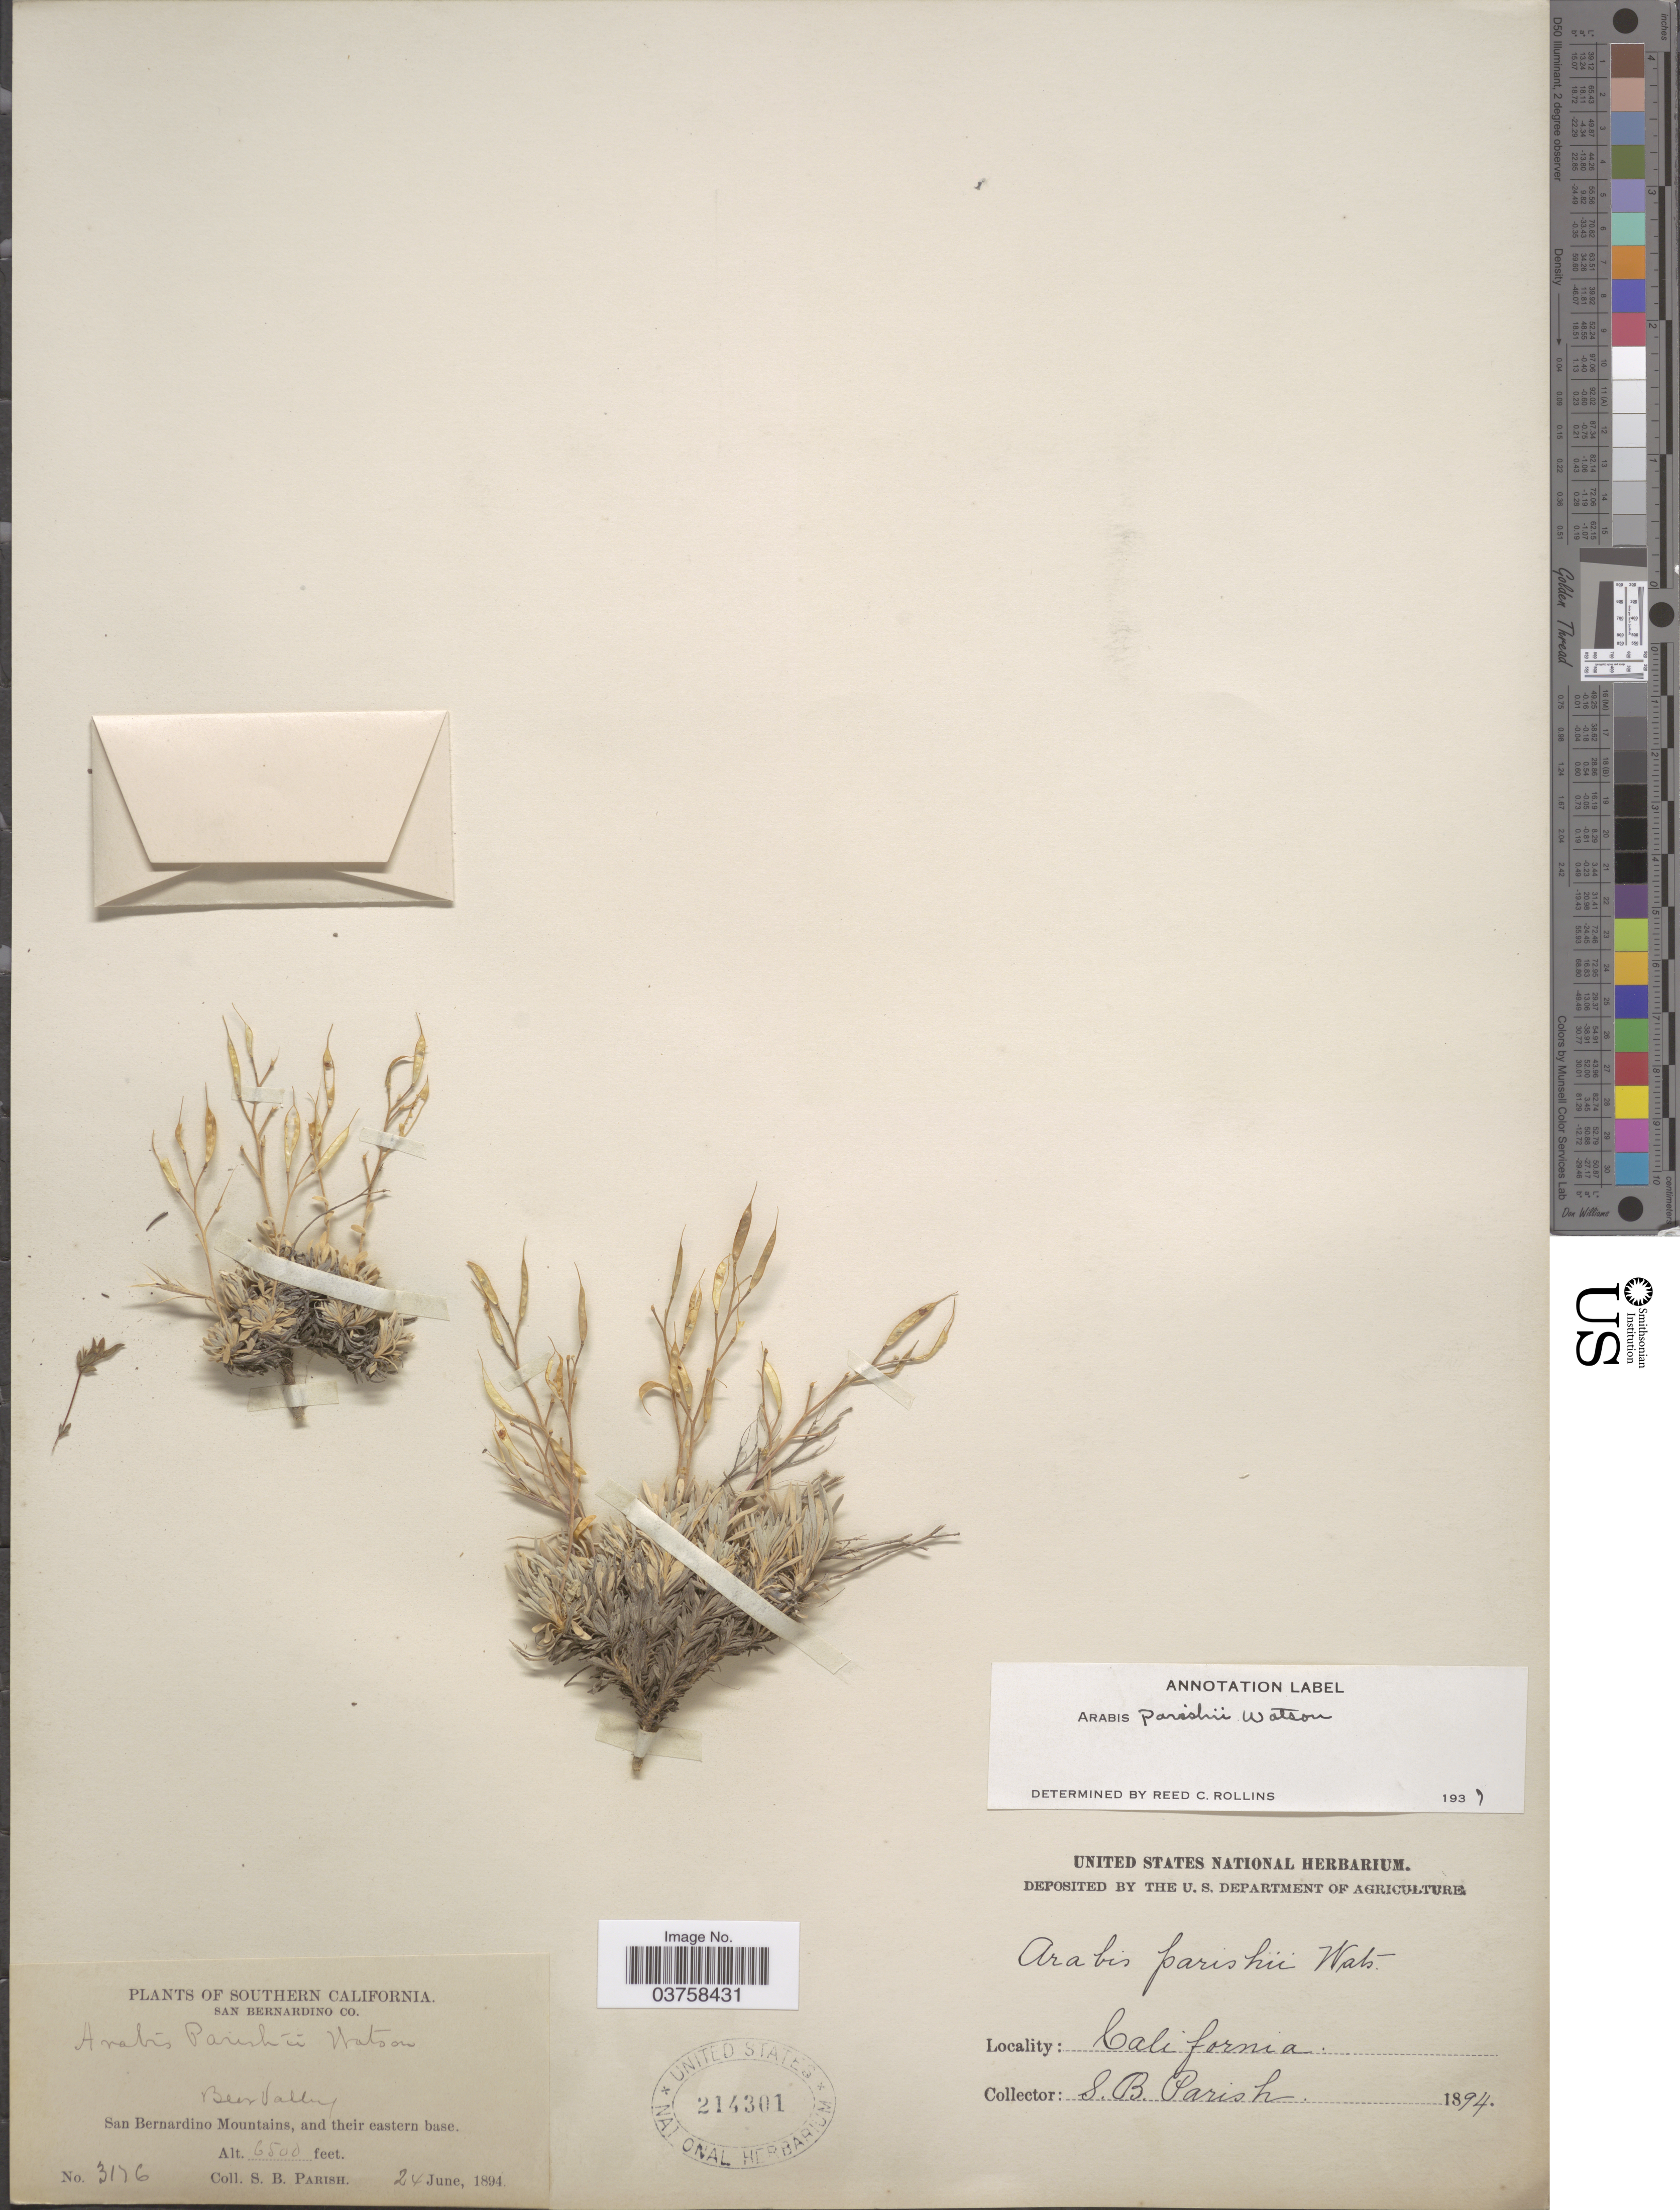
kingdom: Plantae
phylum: Tracheophyta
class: Magnoliopsida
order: Brassicales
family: Brassicaceae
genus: Arabis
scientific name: Arabis parishii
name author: S. Watson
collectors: S. B. Parish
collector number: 3176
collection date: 1894-06-24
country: United States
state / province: California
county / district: San Bernardino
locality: Southern California. San Bernardino Co. Bear Valley. San Bernardino Mountains, and their eastern base.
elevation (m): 1981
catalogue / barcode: US 214301